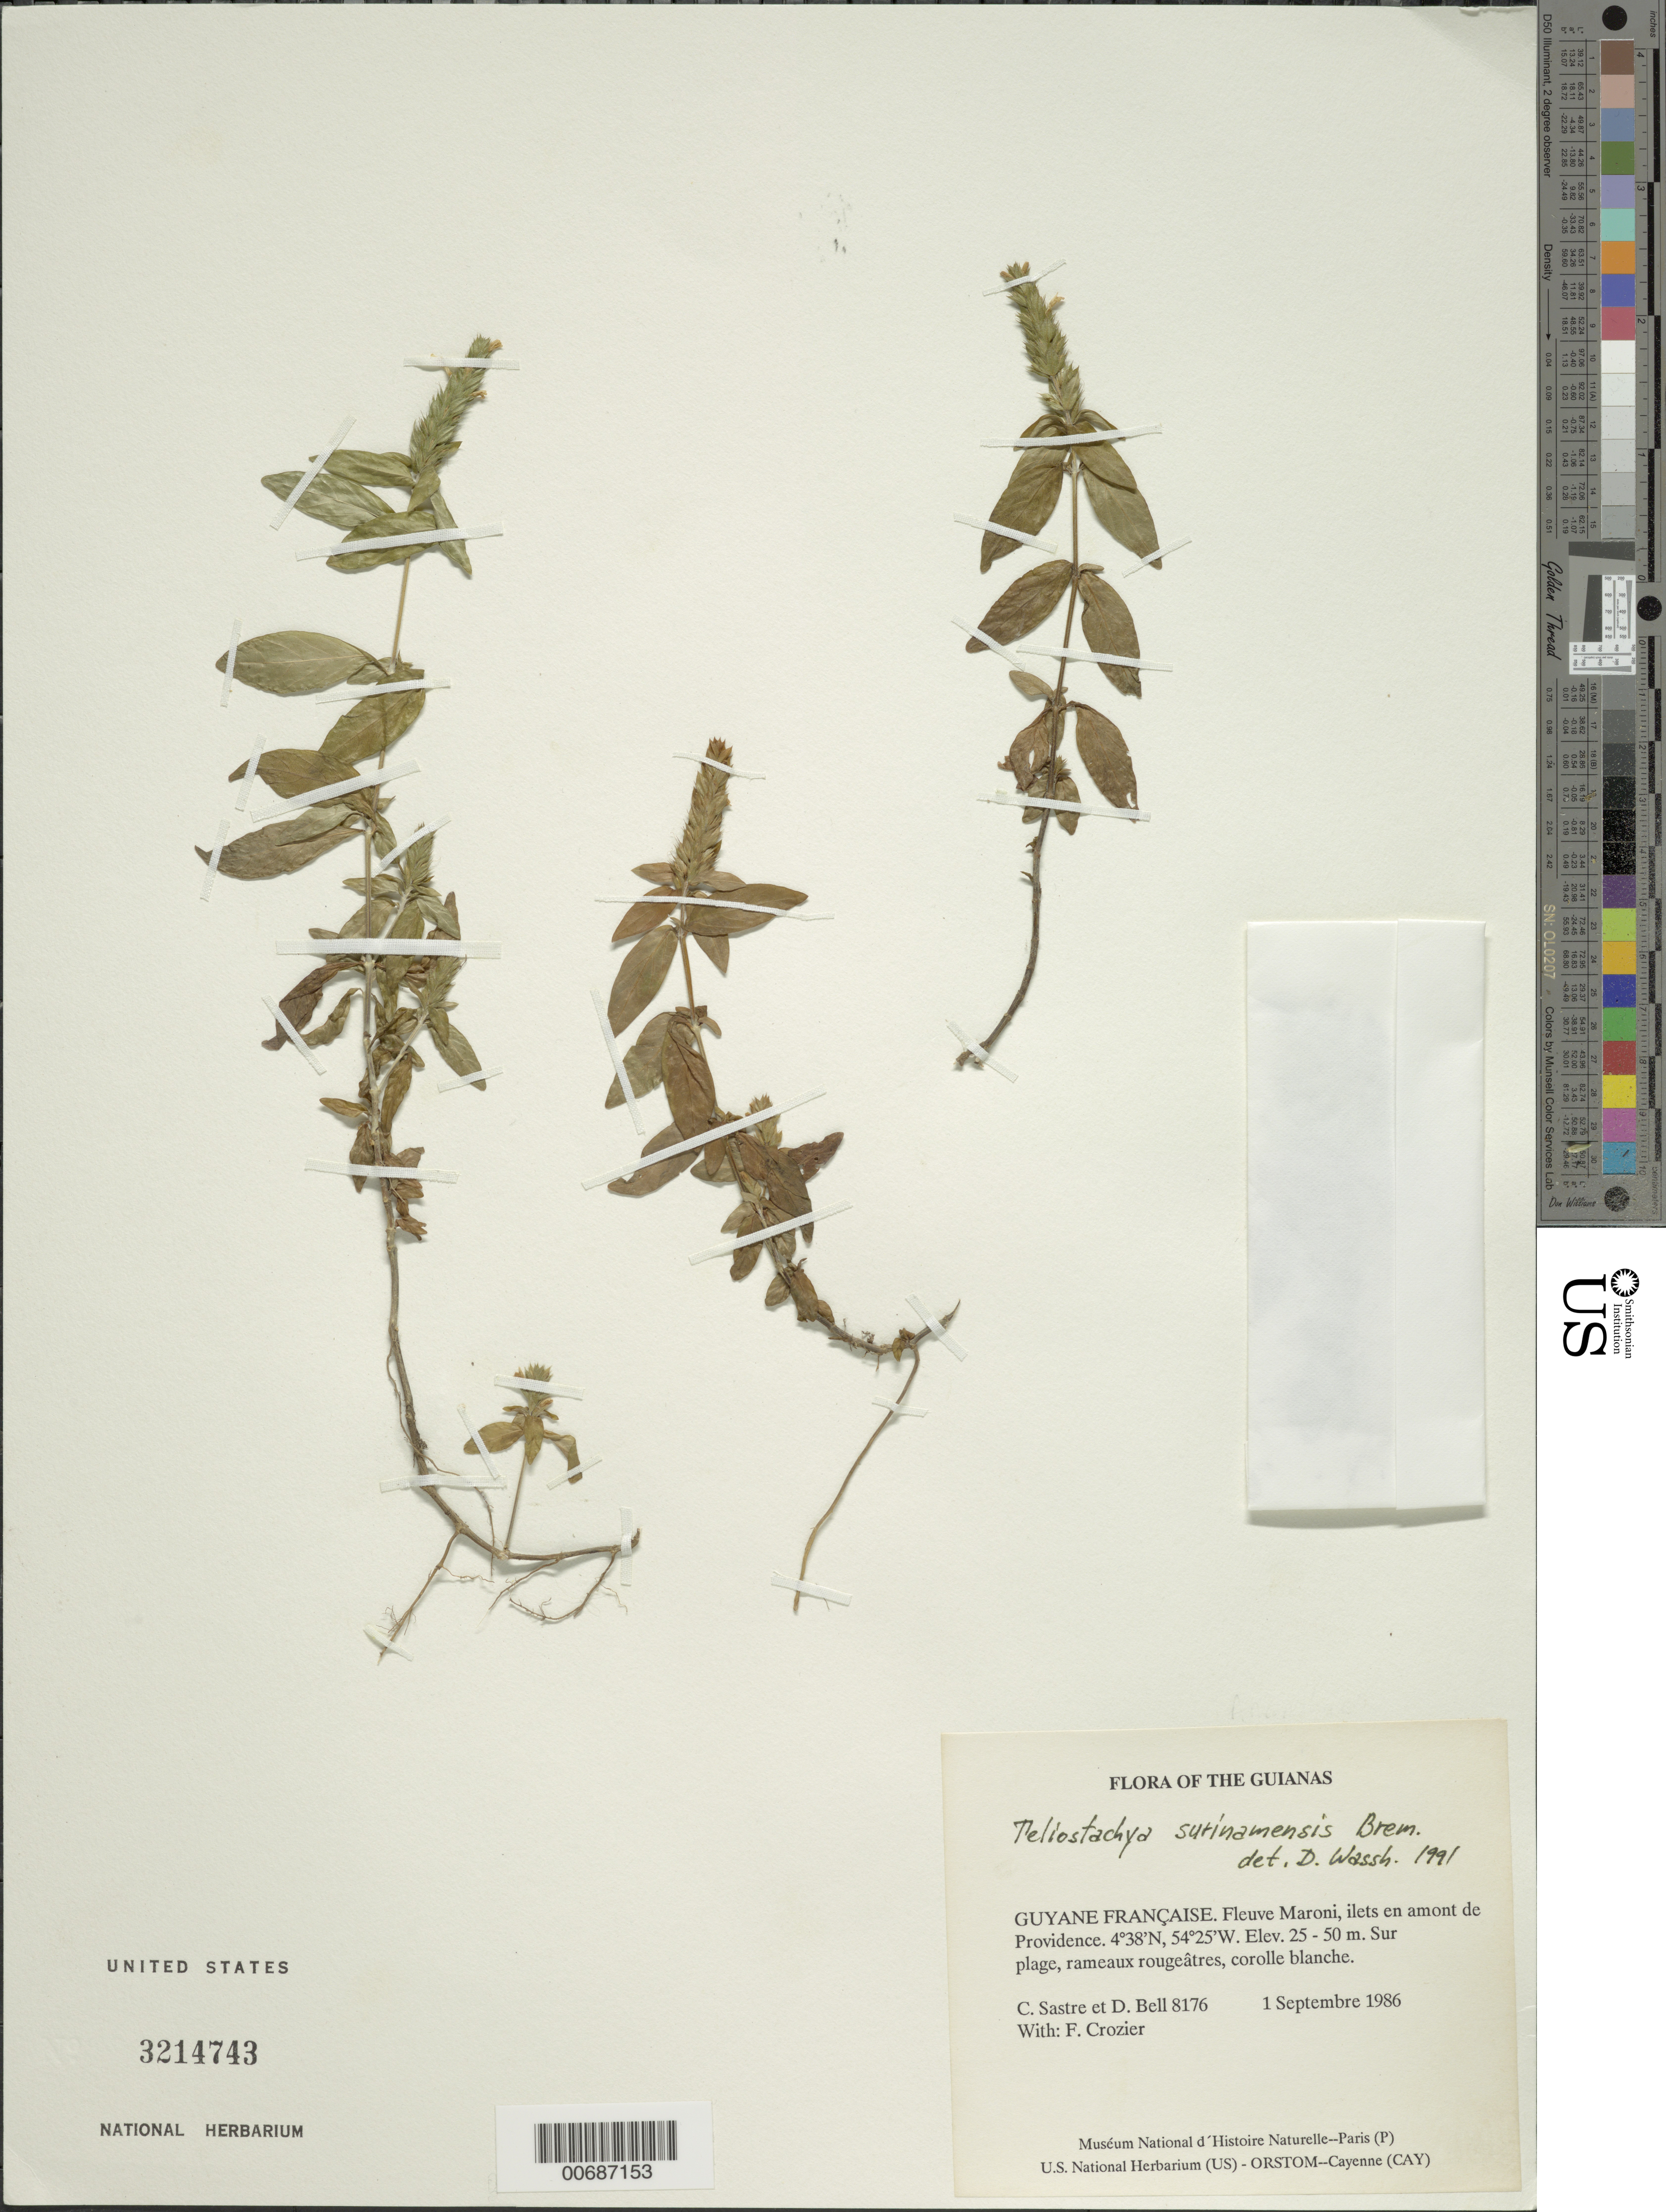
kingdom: Plantae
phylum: Tracheophyta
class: Magnoliopsida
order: Lamiales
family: Acanthaceae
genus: Teliostachya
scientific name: Teliostachya surinamensis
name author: Bremek.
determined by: Wasshausen, Dieter C., (BOT), Smithsonian Institution - National Museum of Natural History (UNITED STATES)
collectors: C. H. L. Sastre, D. A. Bell & F. Crozier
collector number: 8176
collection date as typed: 1 September 1986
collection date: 1986-09-01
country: French Guiana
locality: Fleuve Maroni, ilets en amont de Providence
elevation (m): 25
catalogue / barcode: US 3214743